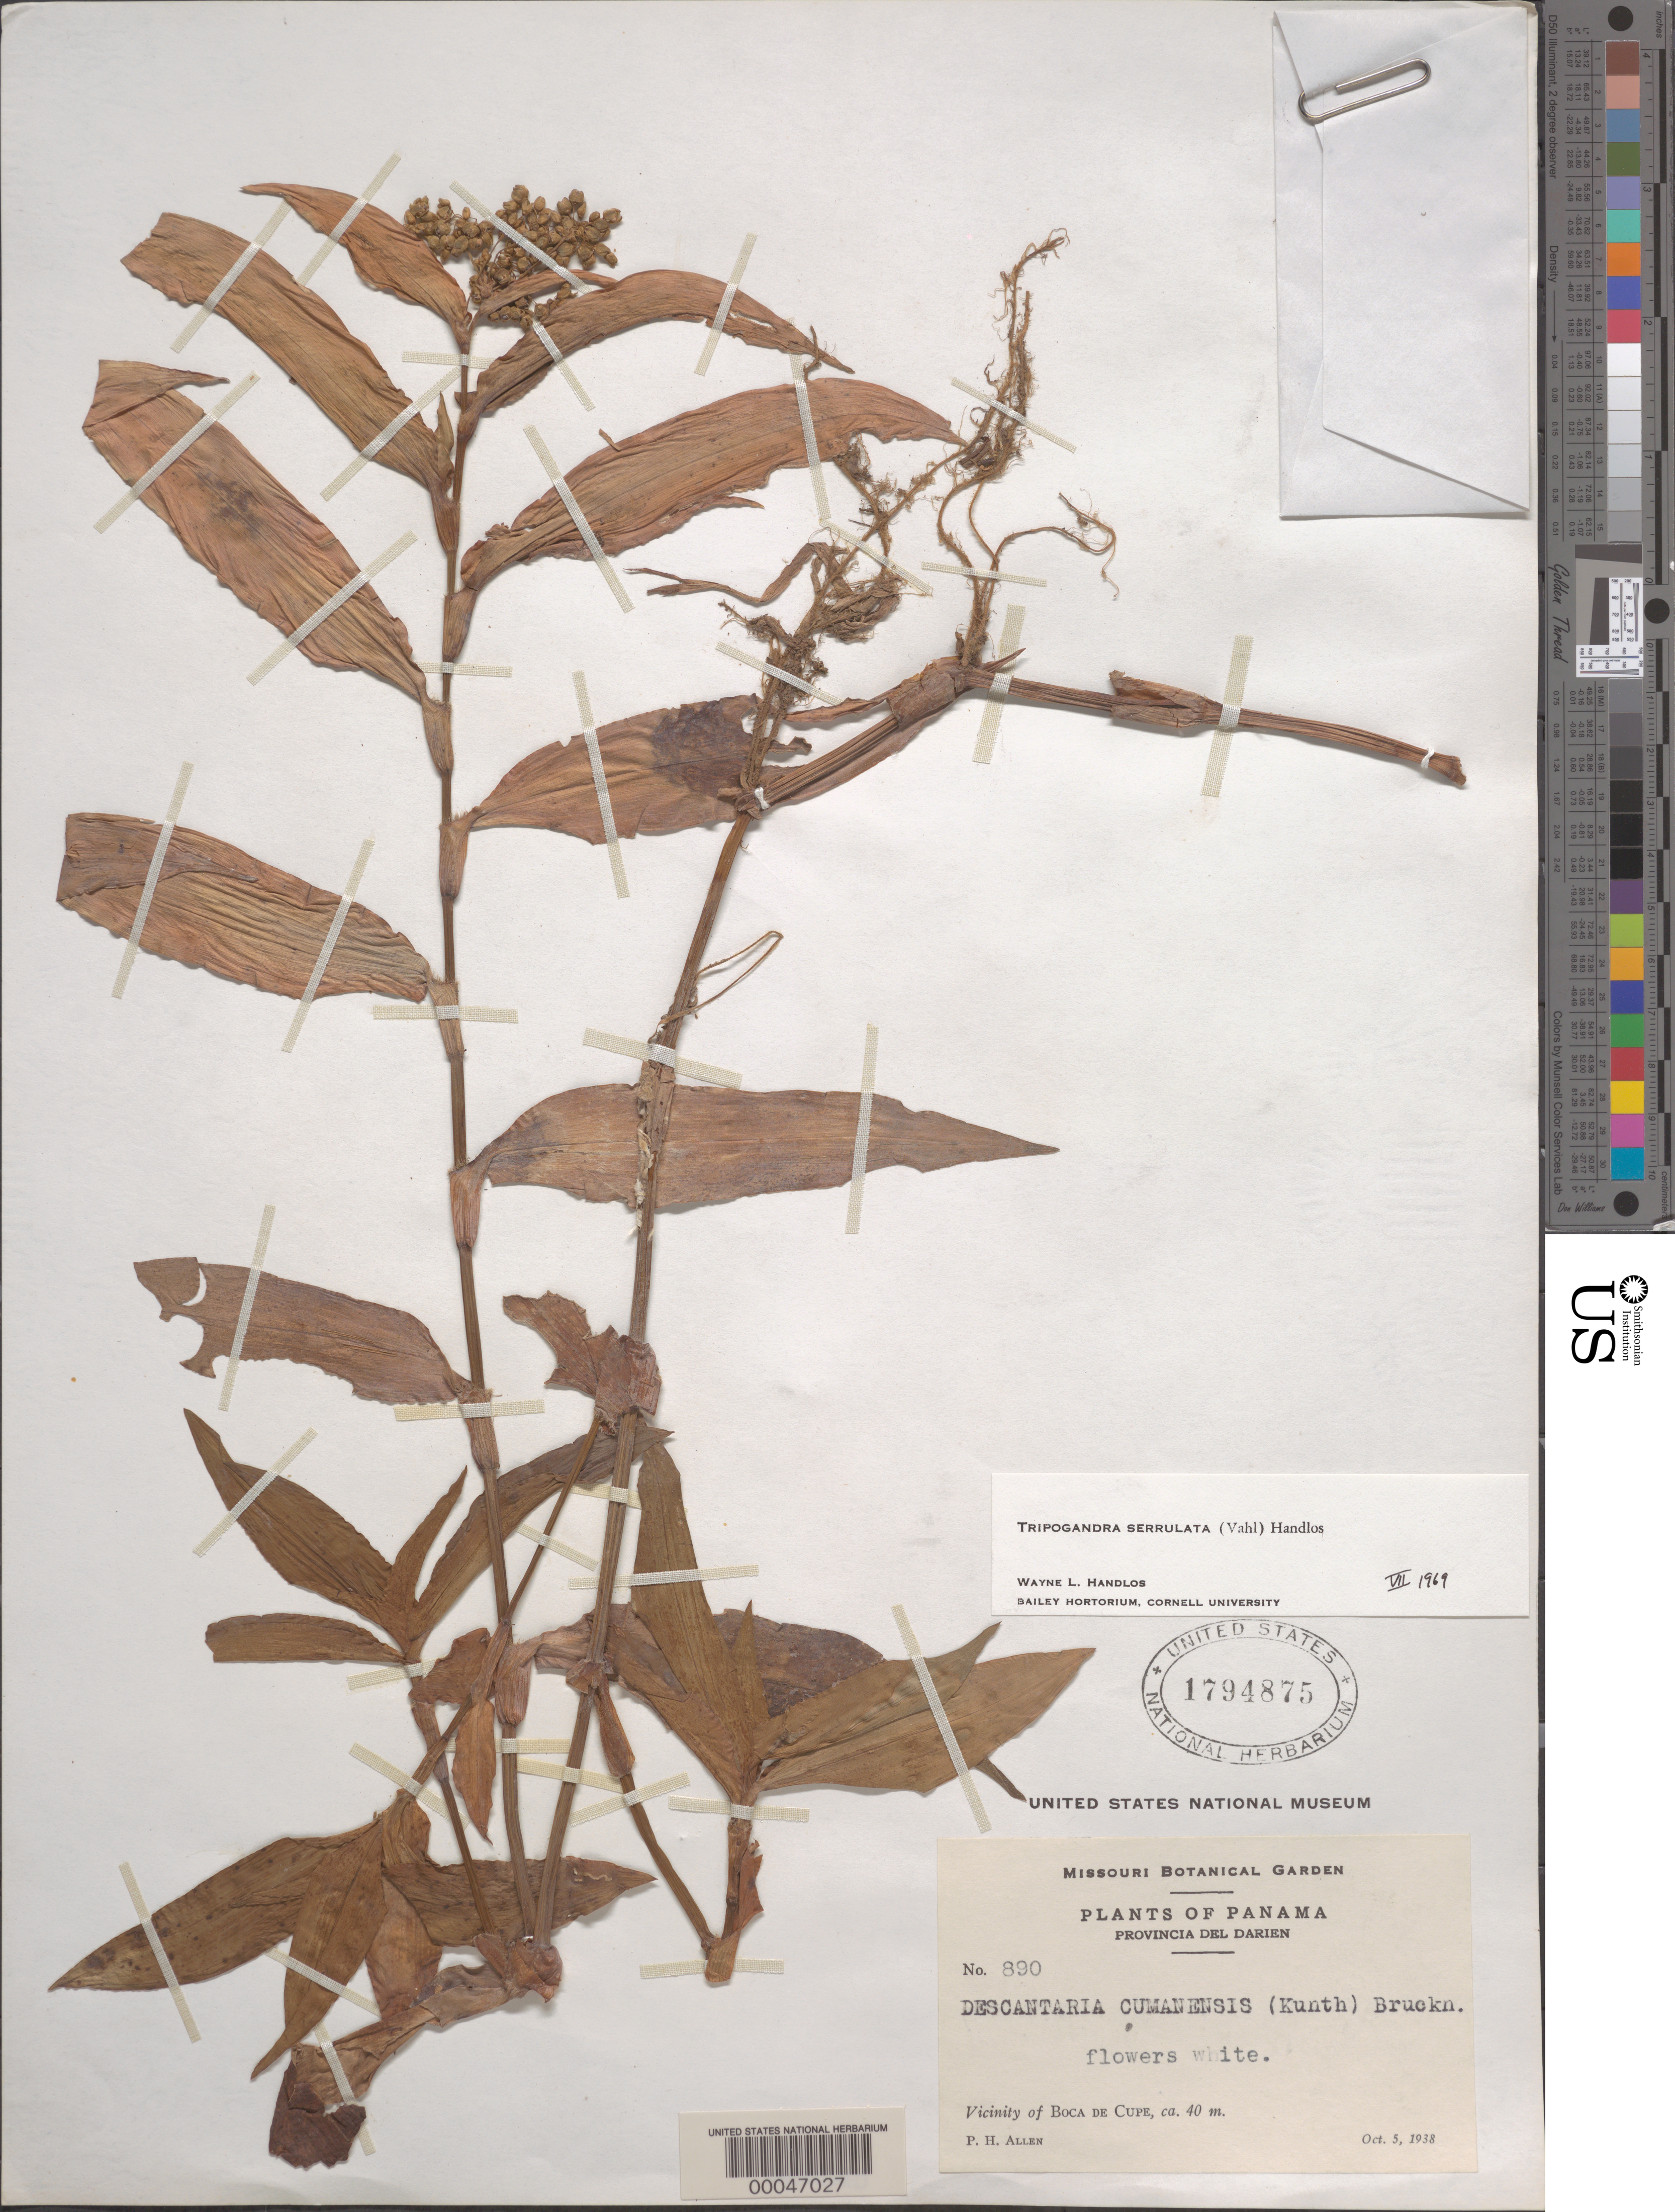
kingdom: Plantae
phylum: Tracheophyta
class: Liliopsida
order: Commelinales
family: Commelinaceae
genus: Tripogandra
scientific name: Tripogandra serrulata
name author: (Vahl) Handlos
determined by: Handlos, W. L.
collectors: P. H. Allen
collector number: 890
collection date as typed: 05 Oct 1938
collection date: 1938-10-05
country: Panama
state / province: Darién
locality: Near Boca de Cupe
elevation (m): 40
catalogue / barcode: US 1794875